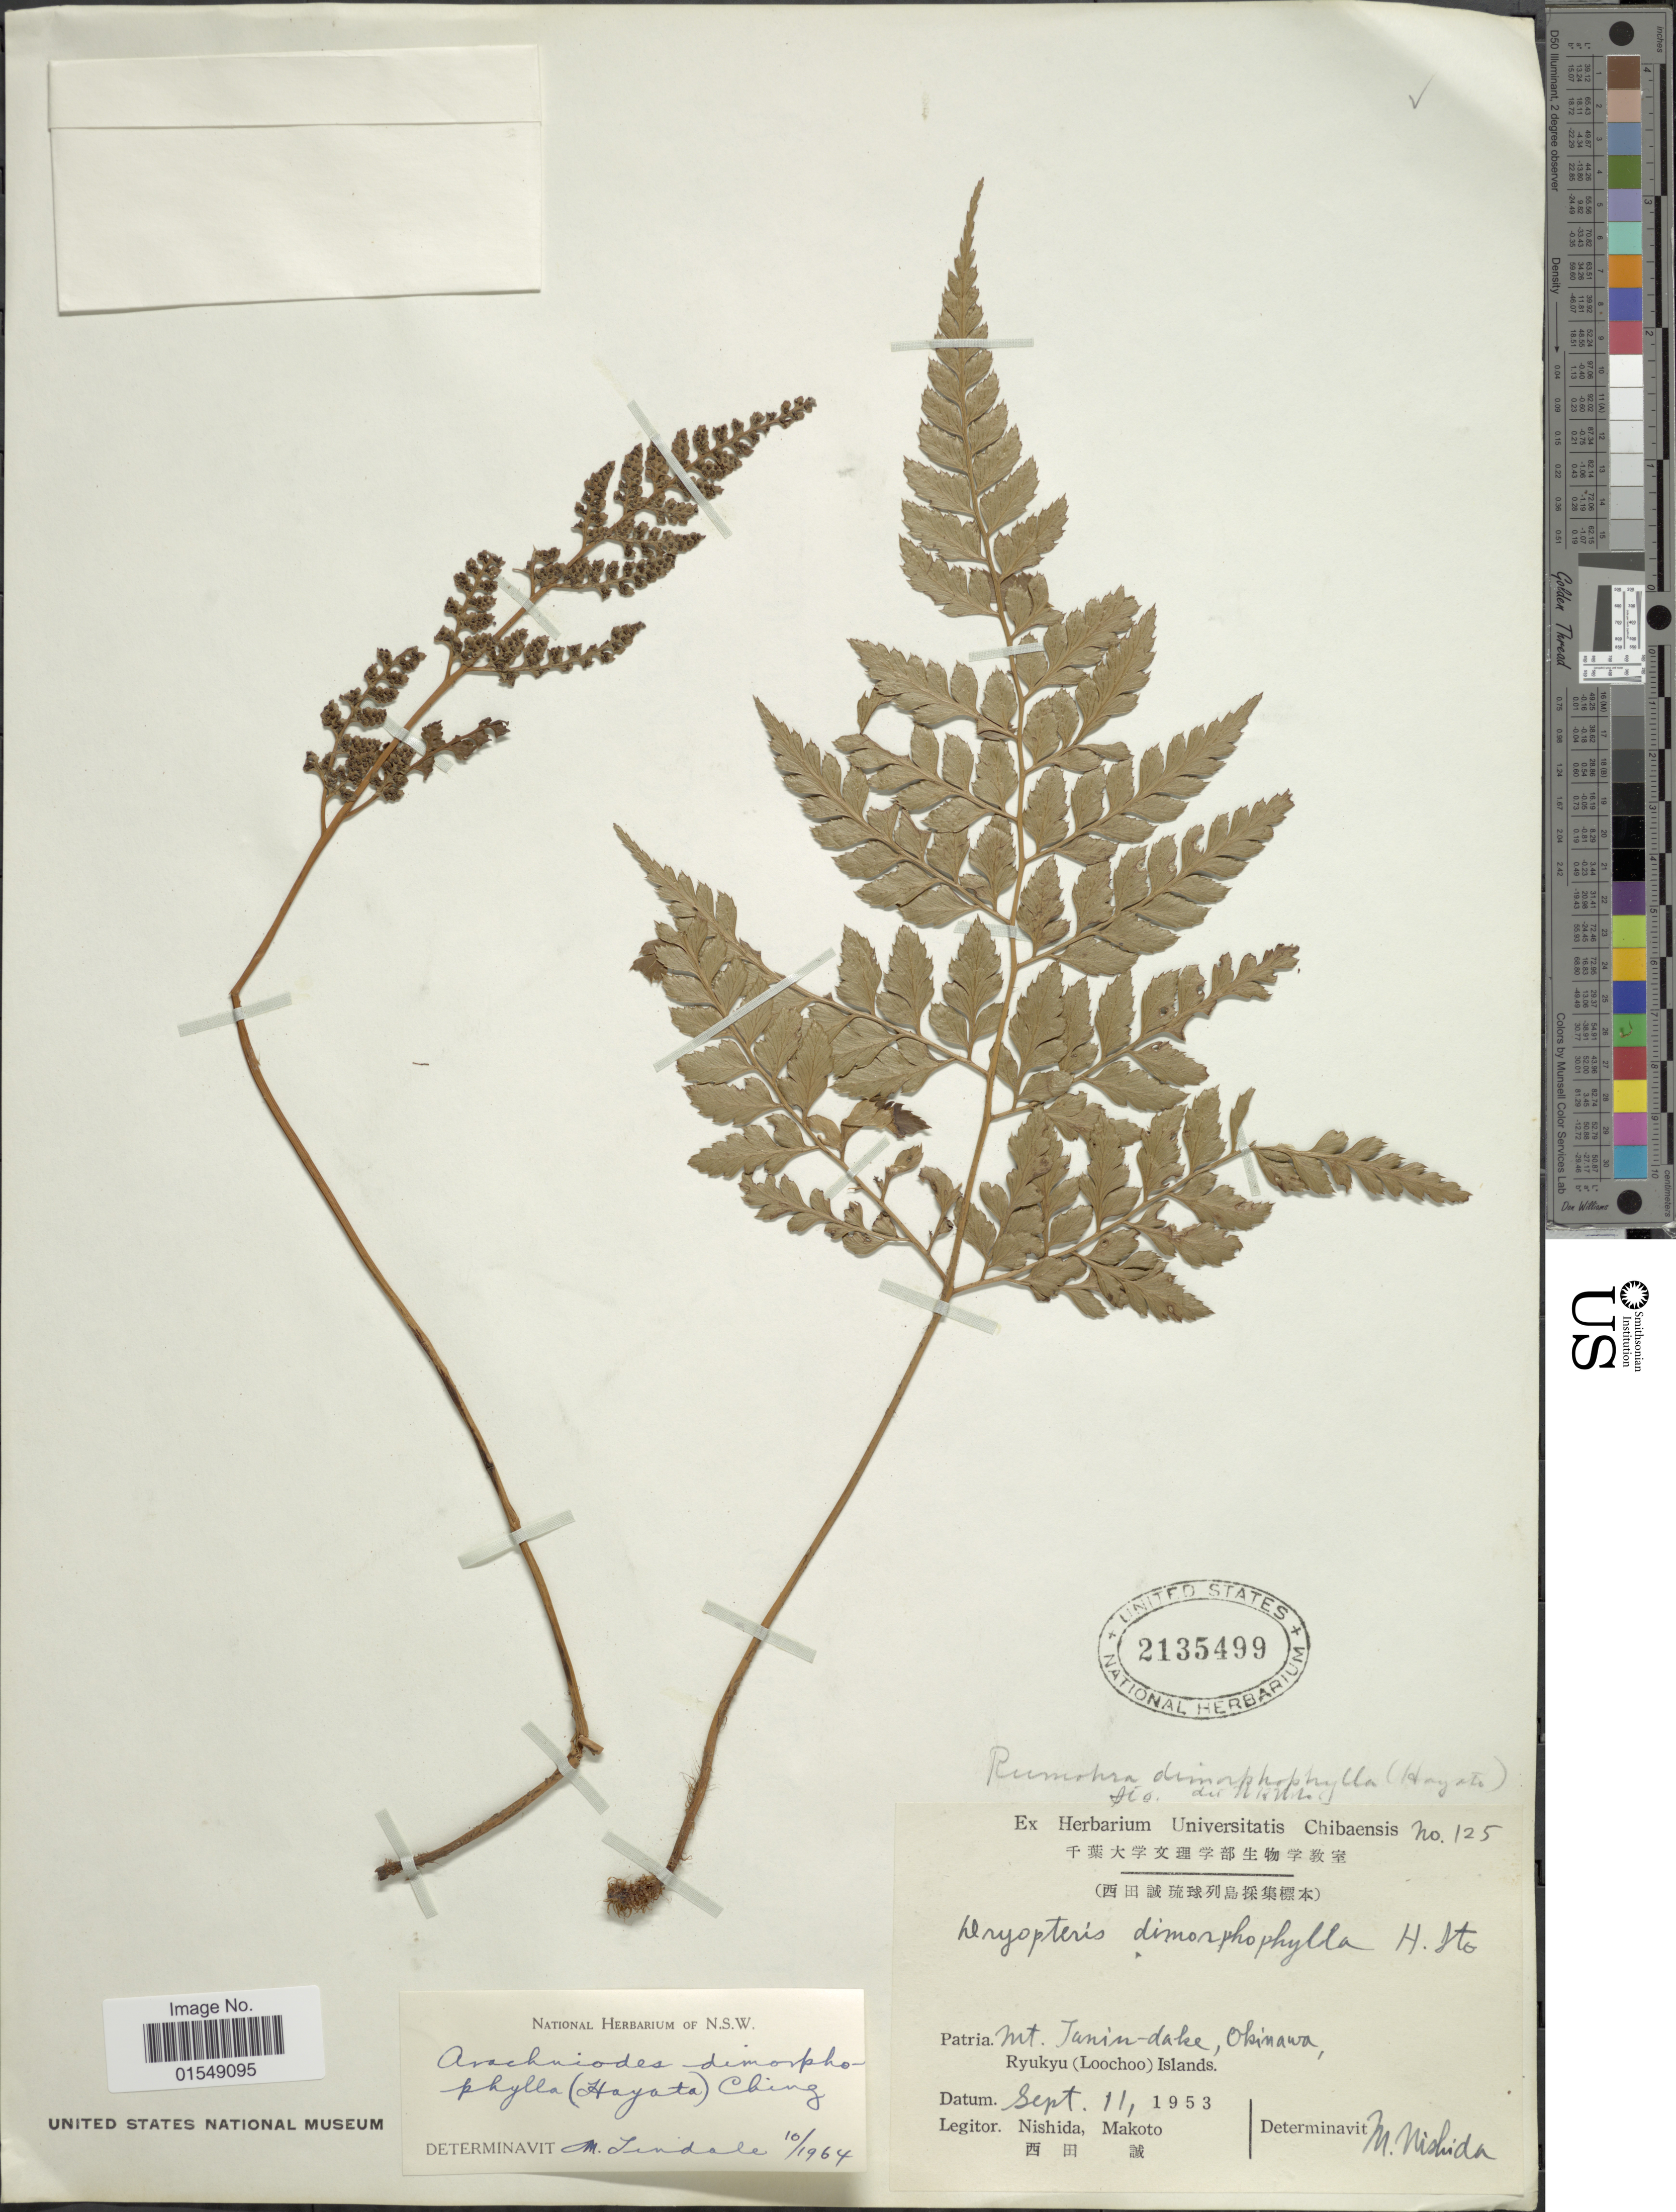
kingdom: Plantae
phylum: Tracheophyta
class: Polypodiopsida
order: Polypodiales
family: Dryopteridaceae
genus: Arachniodes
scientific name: Arachniodes dimorphophyllum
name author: (Hayata) Ching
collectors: Nishida & Makoto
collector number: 125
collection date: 1953-09-11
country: Japan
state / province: Okinawa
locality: Patria, Mt. Junin-dake, Ryukyu (Loochoo) Islands.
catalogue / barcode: US 2135499